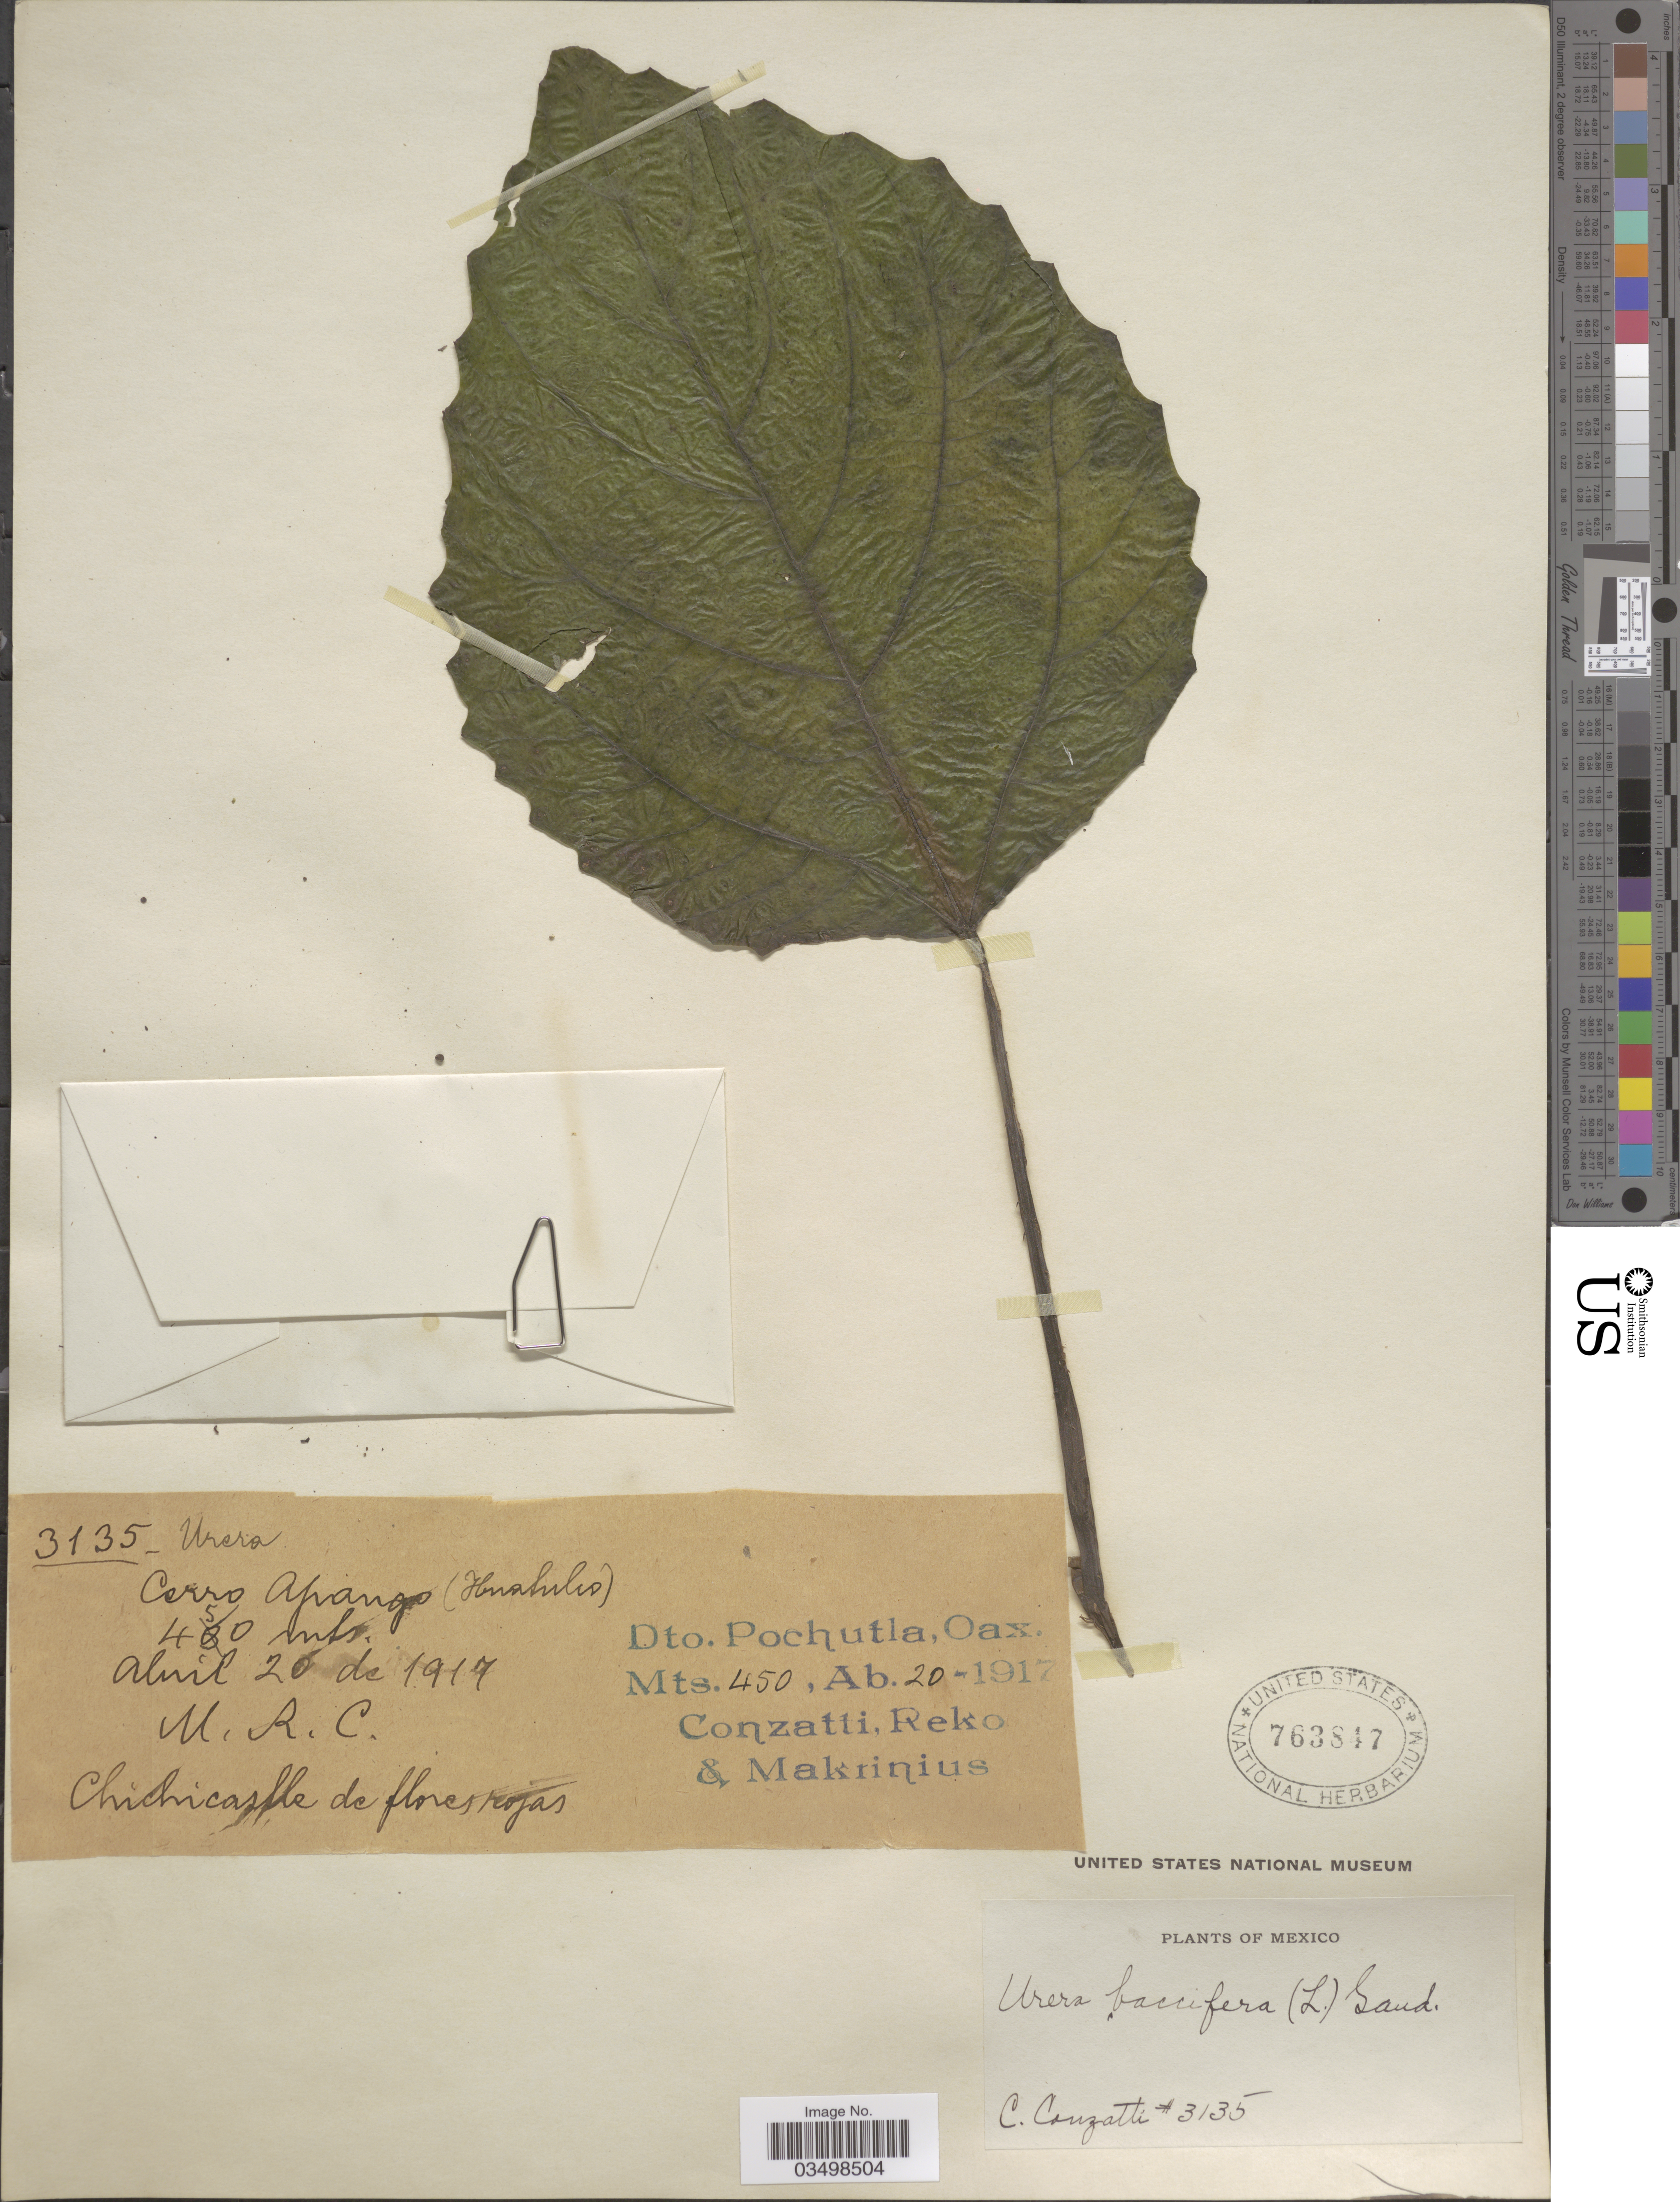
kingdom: Plantae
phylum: Tracheophyta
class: Magnoliopsida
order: Rosales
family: Urticaceae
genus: Urera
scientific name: Urera baccifera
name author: (L.) Gaudich. ex Wedd.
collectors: C. Conzatti, -. Reko & -. Makrinius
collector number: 3135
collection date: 1917-04-20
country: Mexico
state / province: Oaxaca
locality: Cerro Apango (Huahilio). Dto. Pochutla.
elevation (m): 450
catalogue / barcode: US 763847